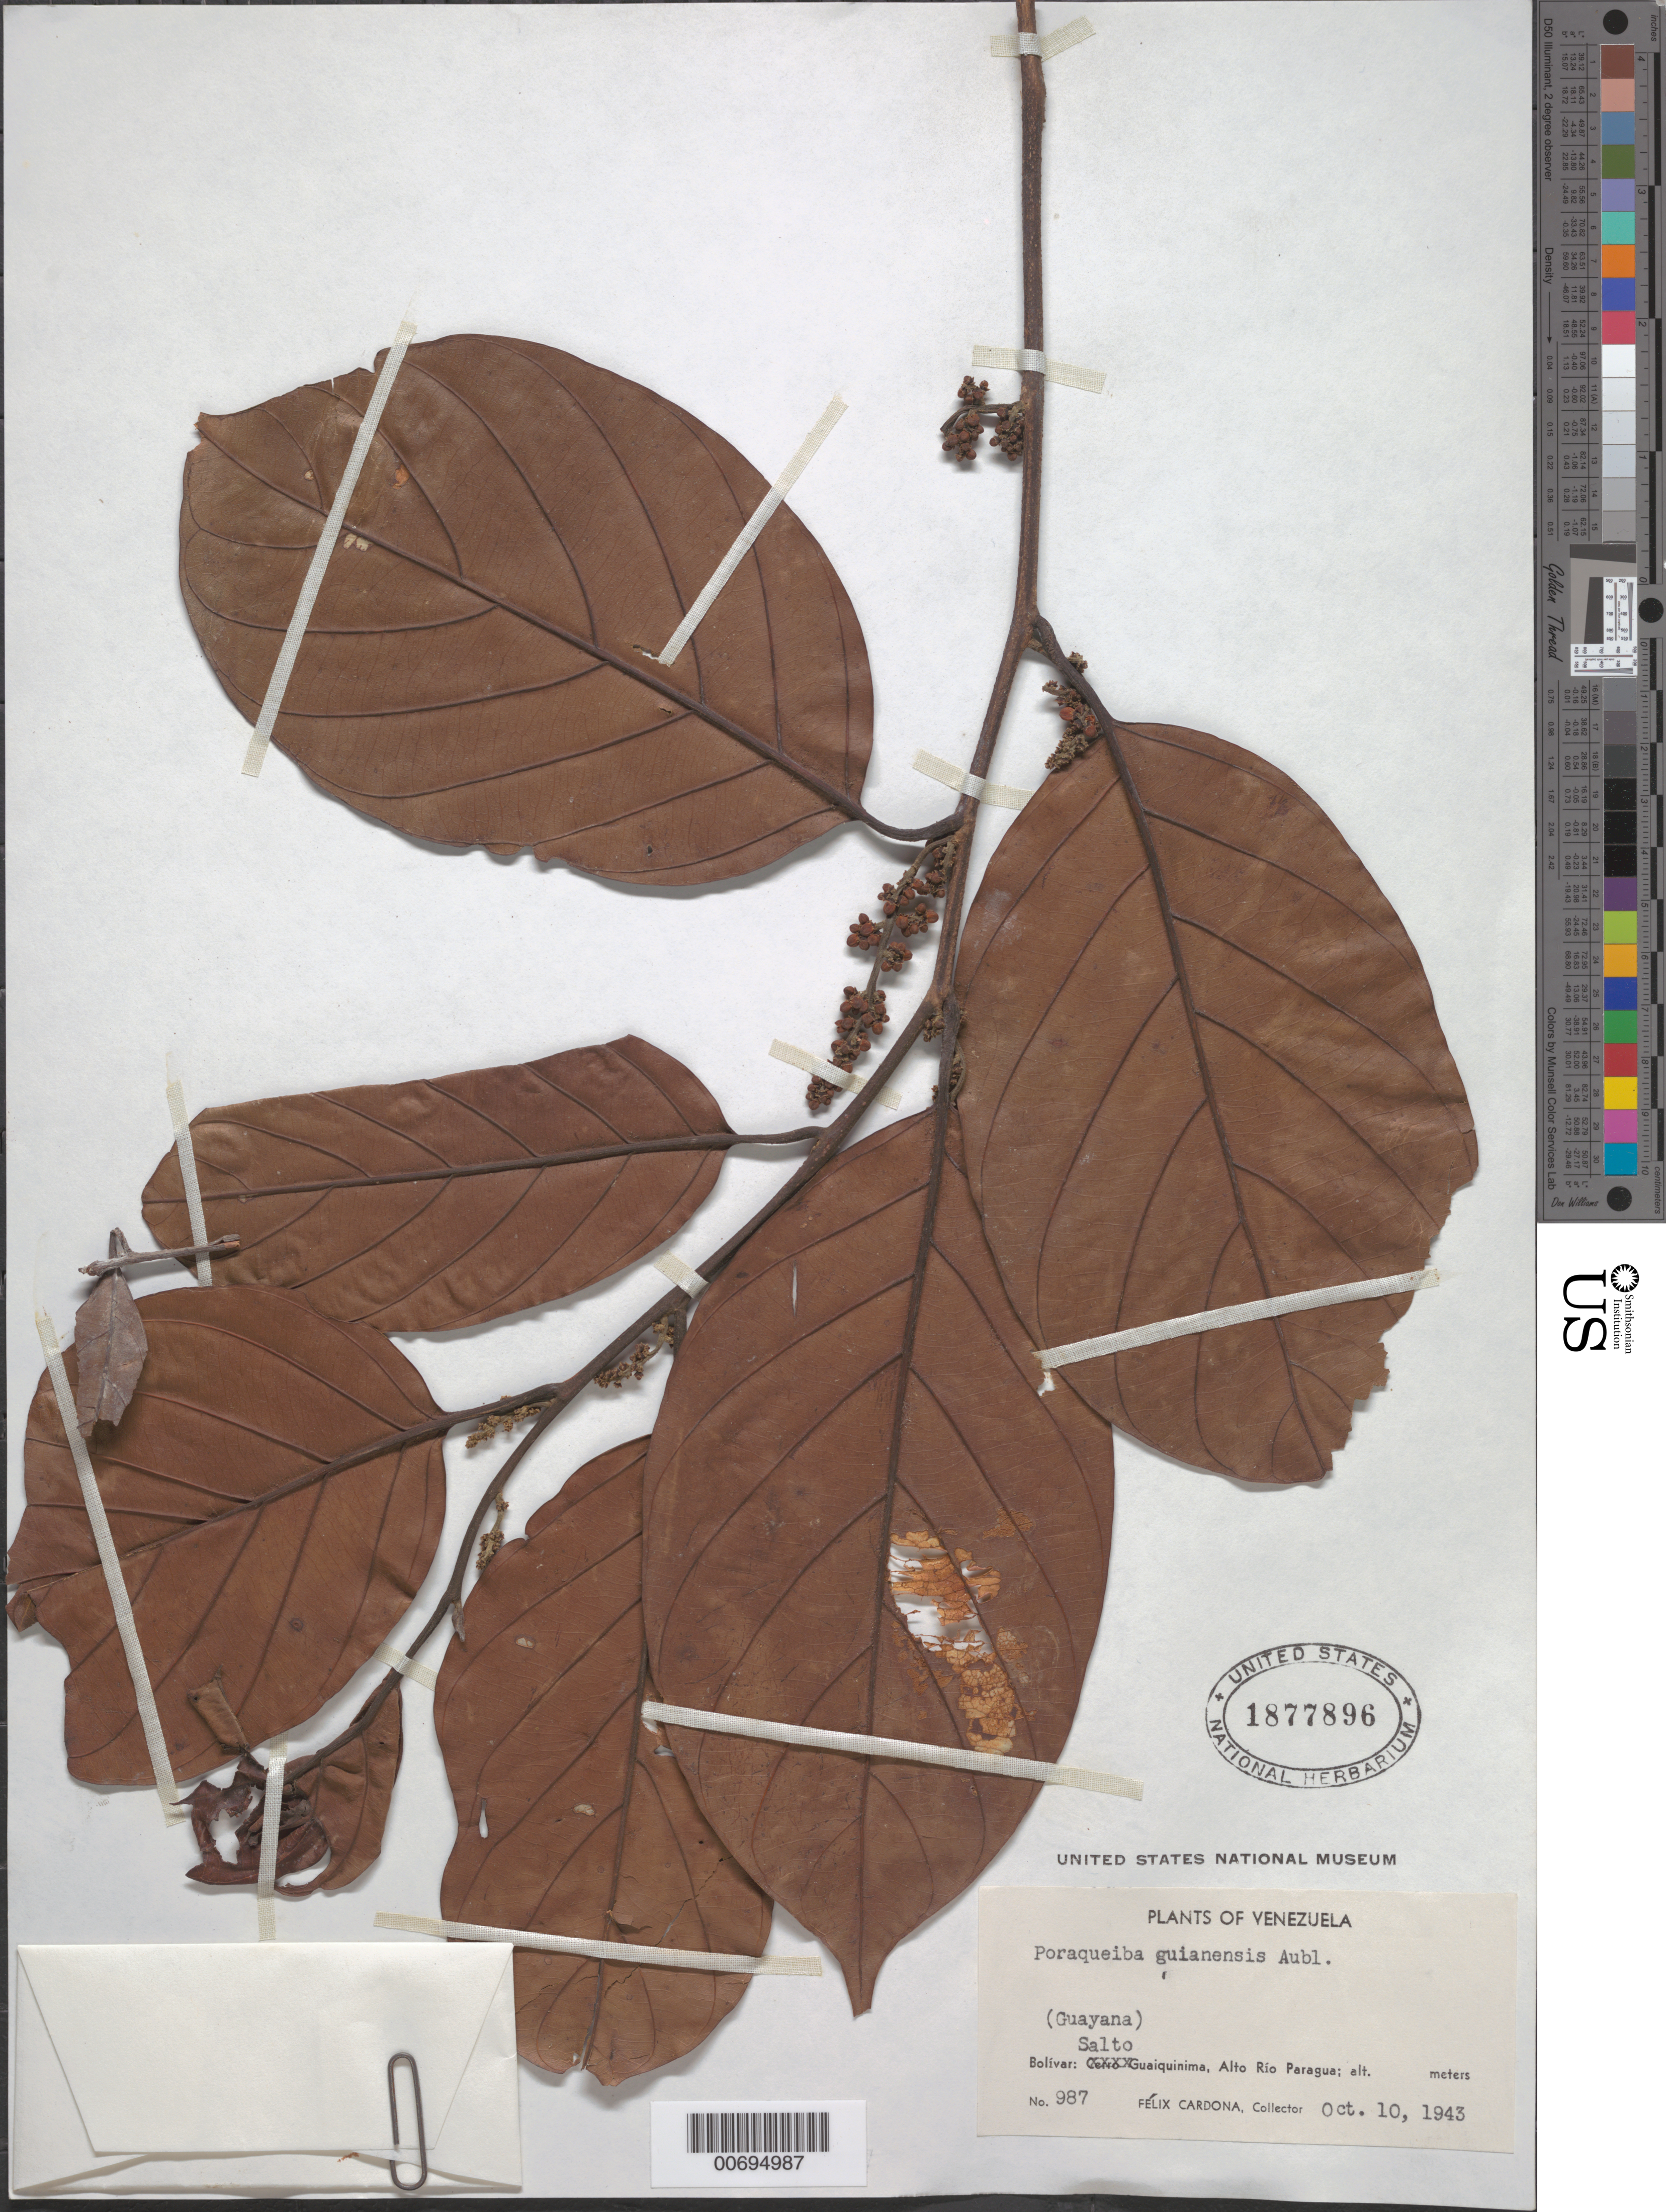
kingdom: Plantae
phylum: Tracheophyta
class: Magnoliopsida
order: Metteniusales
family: Metteniusaceae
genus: Poraqueiba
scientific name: Poraqueiba guianensis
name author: Aubl.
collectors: F. Cardona Puig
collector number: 987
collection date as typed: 10-Oct-43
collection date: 1943-10-10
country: Venezuela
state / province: Bolívar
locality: Alto Río Paragua, Salto Guaiquinima (Guayana)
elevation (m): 300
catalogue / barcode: US 1877896